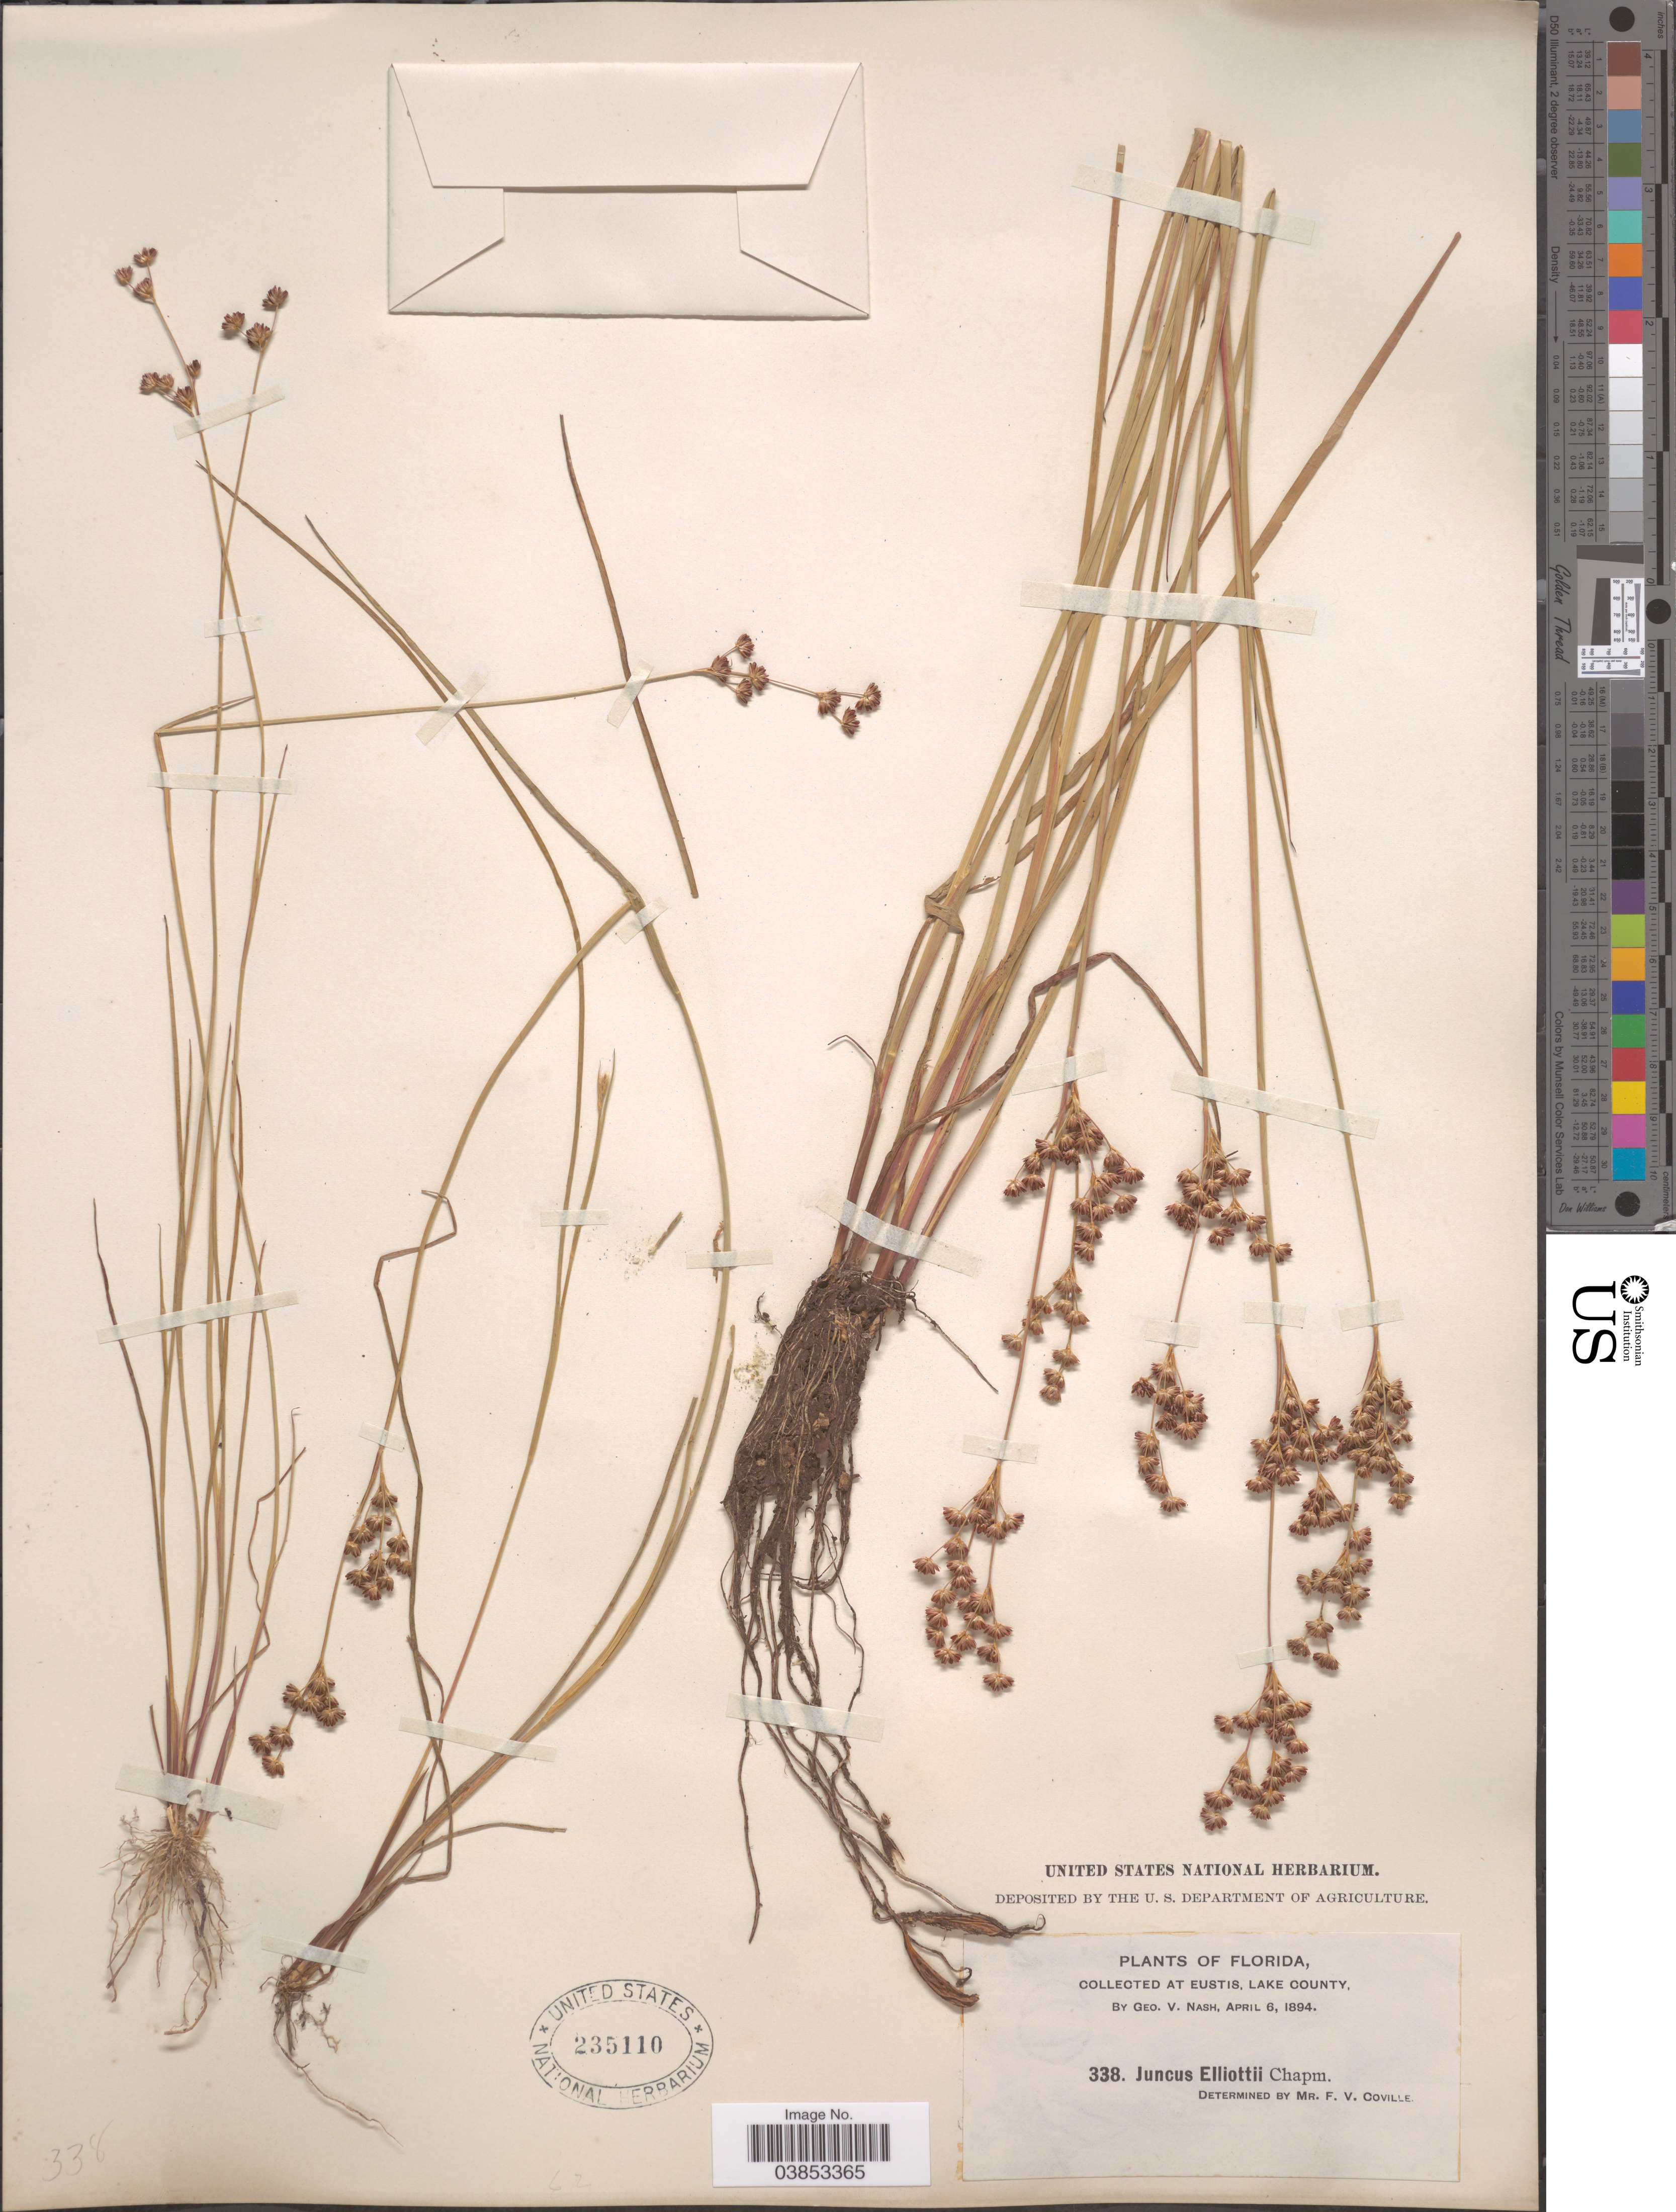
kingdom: Plantae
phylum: Tracheophyta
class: Liliopsida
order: Poales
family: Juncaceae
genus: Juncus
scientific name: Juncus elliottii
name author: Chapm.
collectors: G. V. Nash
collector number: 338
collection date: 1894-04-06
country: United States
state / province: Florida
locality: At Eustis, Lake County.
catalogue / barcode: US 235110